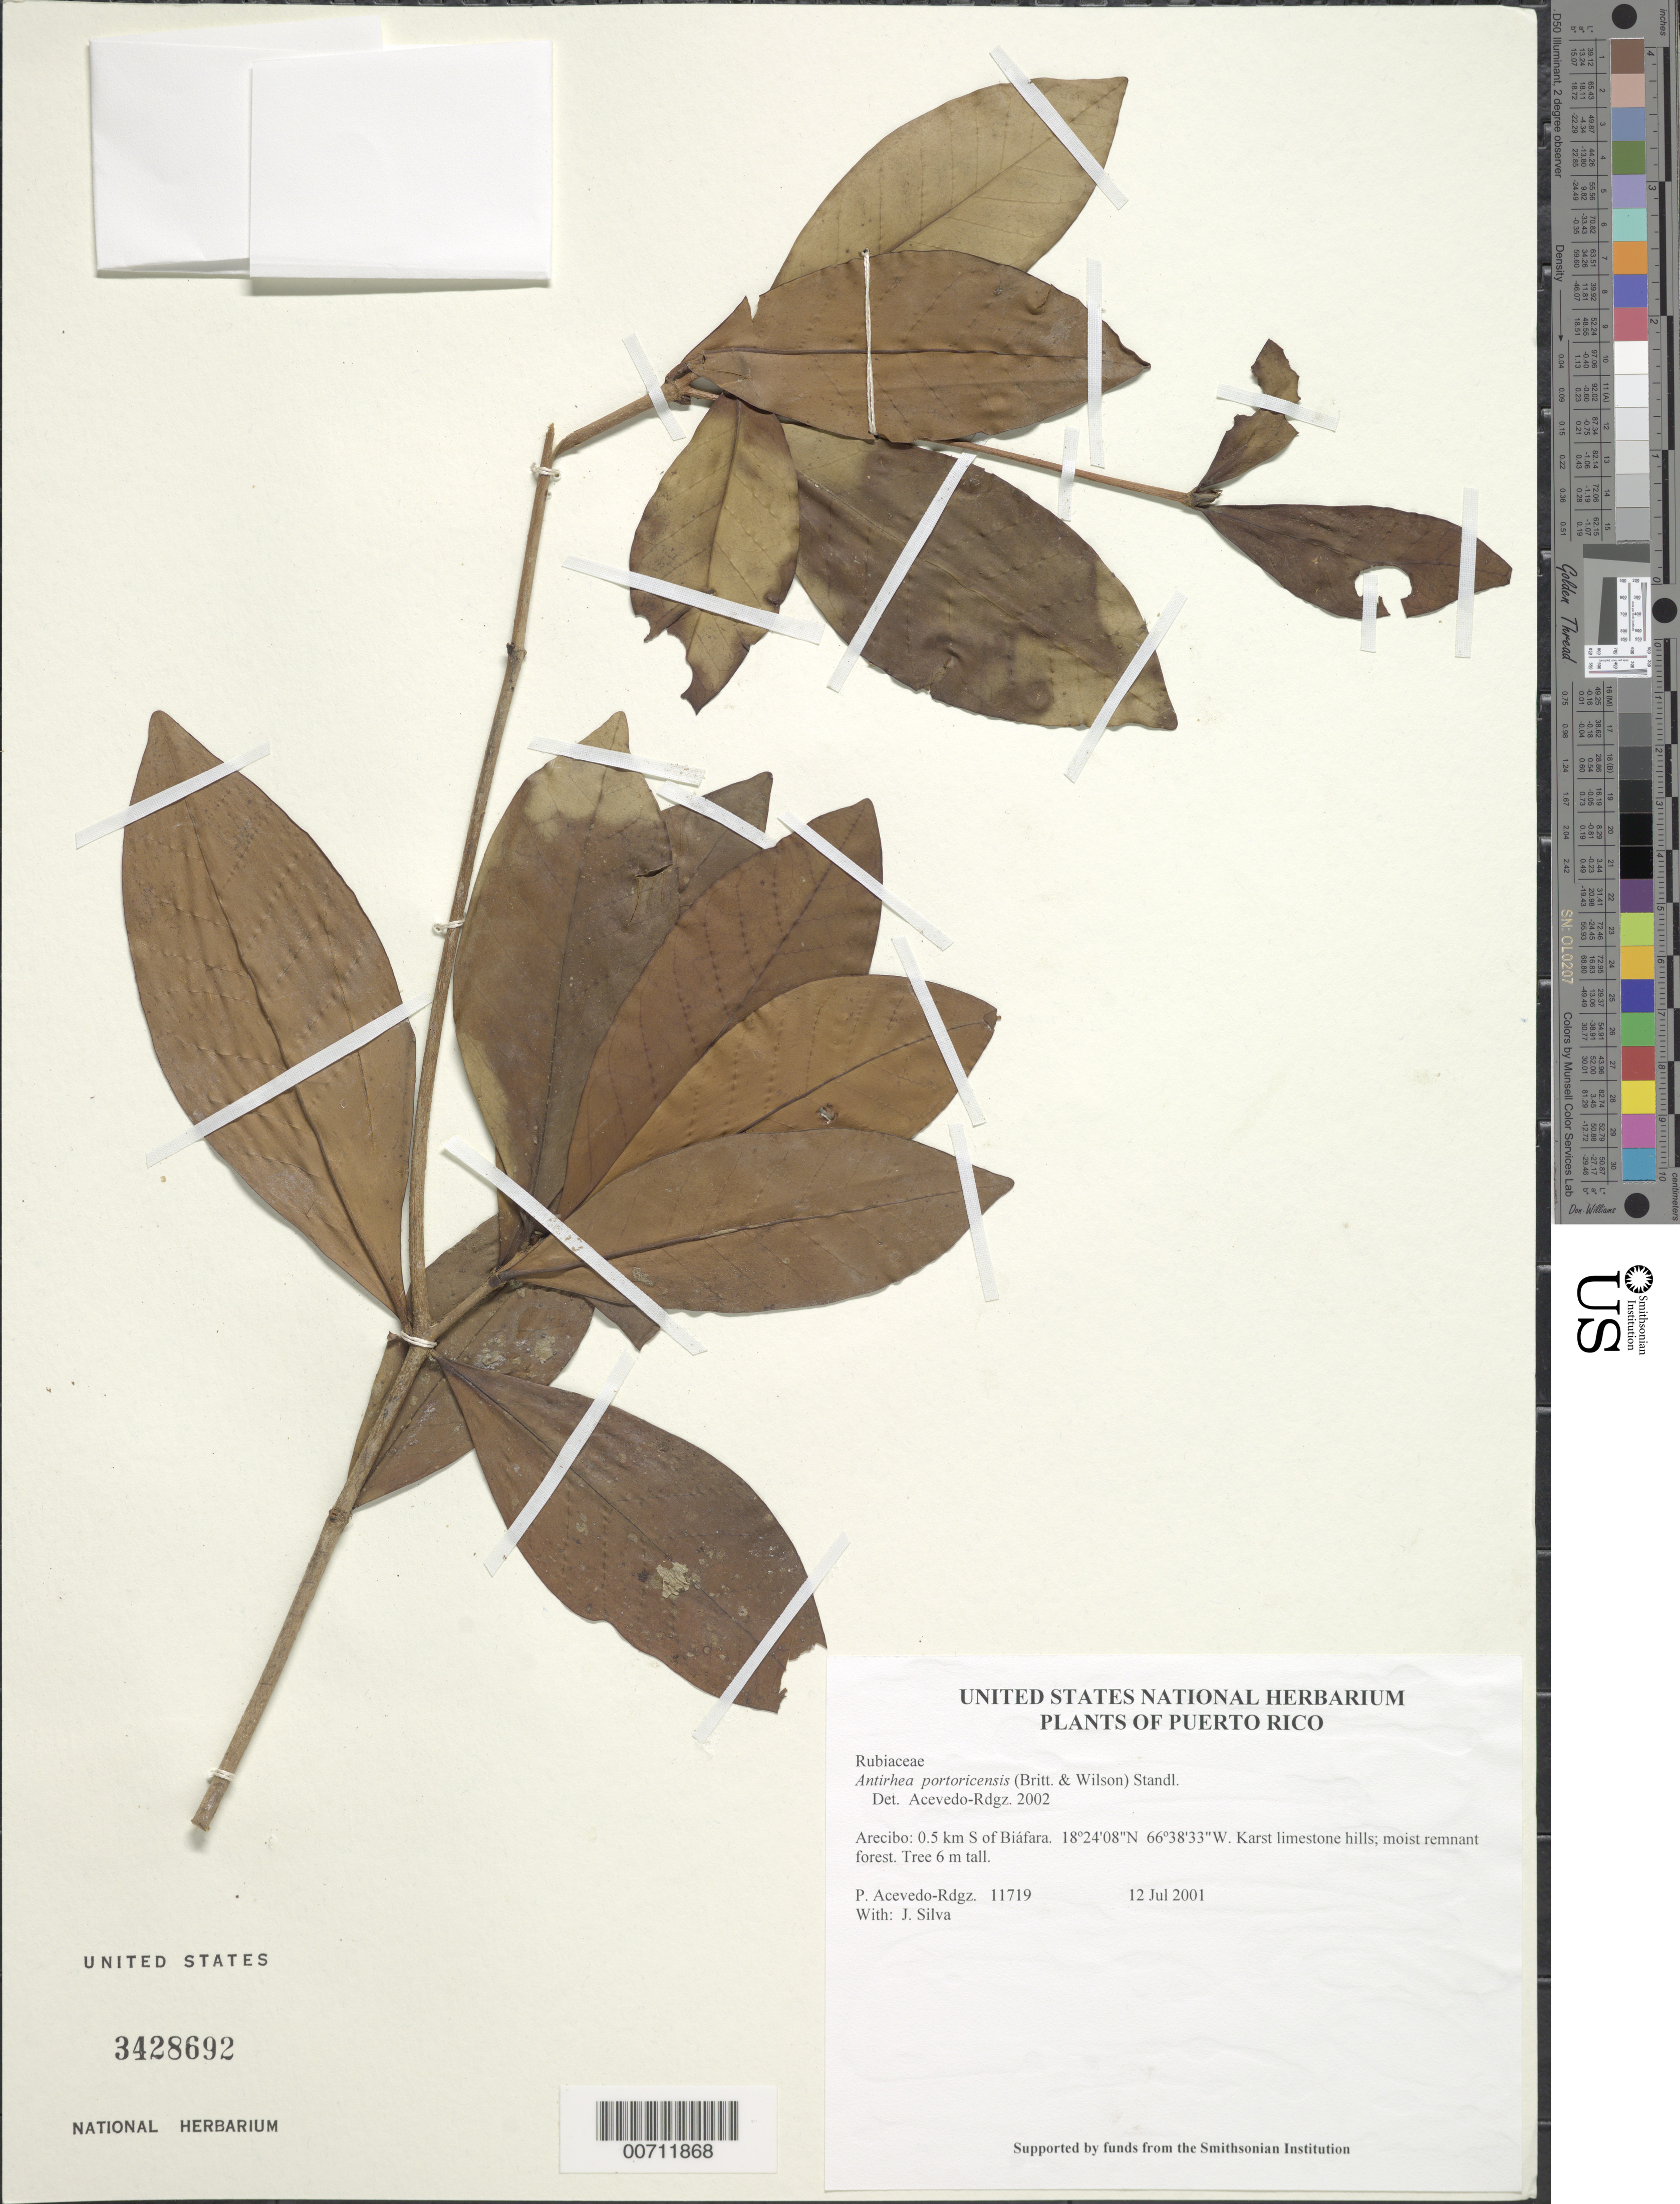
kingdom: Plantae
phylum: Tracheophyta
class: Magnoliopsida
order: Gentianales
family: Rubiaceae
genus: Antirhea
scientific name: Antirhea portoricensis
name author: (Britton & P. Wilson) Standl.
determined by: Acevedo-Rodríguez, P., (BOT), Smithsonian Institution - National Museum of Natural History (UNITED STATES)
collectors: P. Acevedo-Rodr. & J. Silva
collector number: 11719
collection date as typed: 12 Jul 2001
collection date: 2001-07-12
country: Puerto Rico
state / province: Arecibo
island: Puerto Rico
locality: Arecibo: 0.5 km S of Biáfara.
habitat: Karst limestone hills; moist remnant forest.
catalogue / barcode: US 3428692